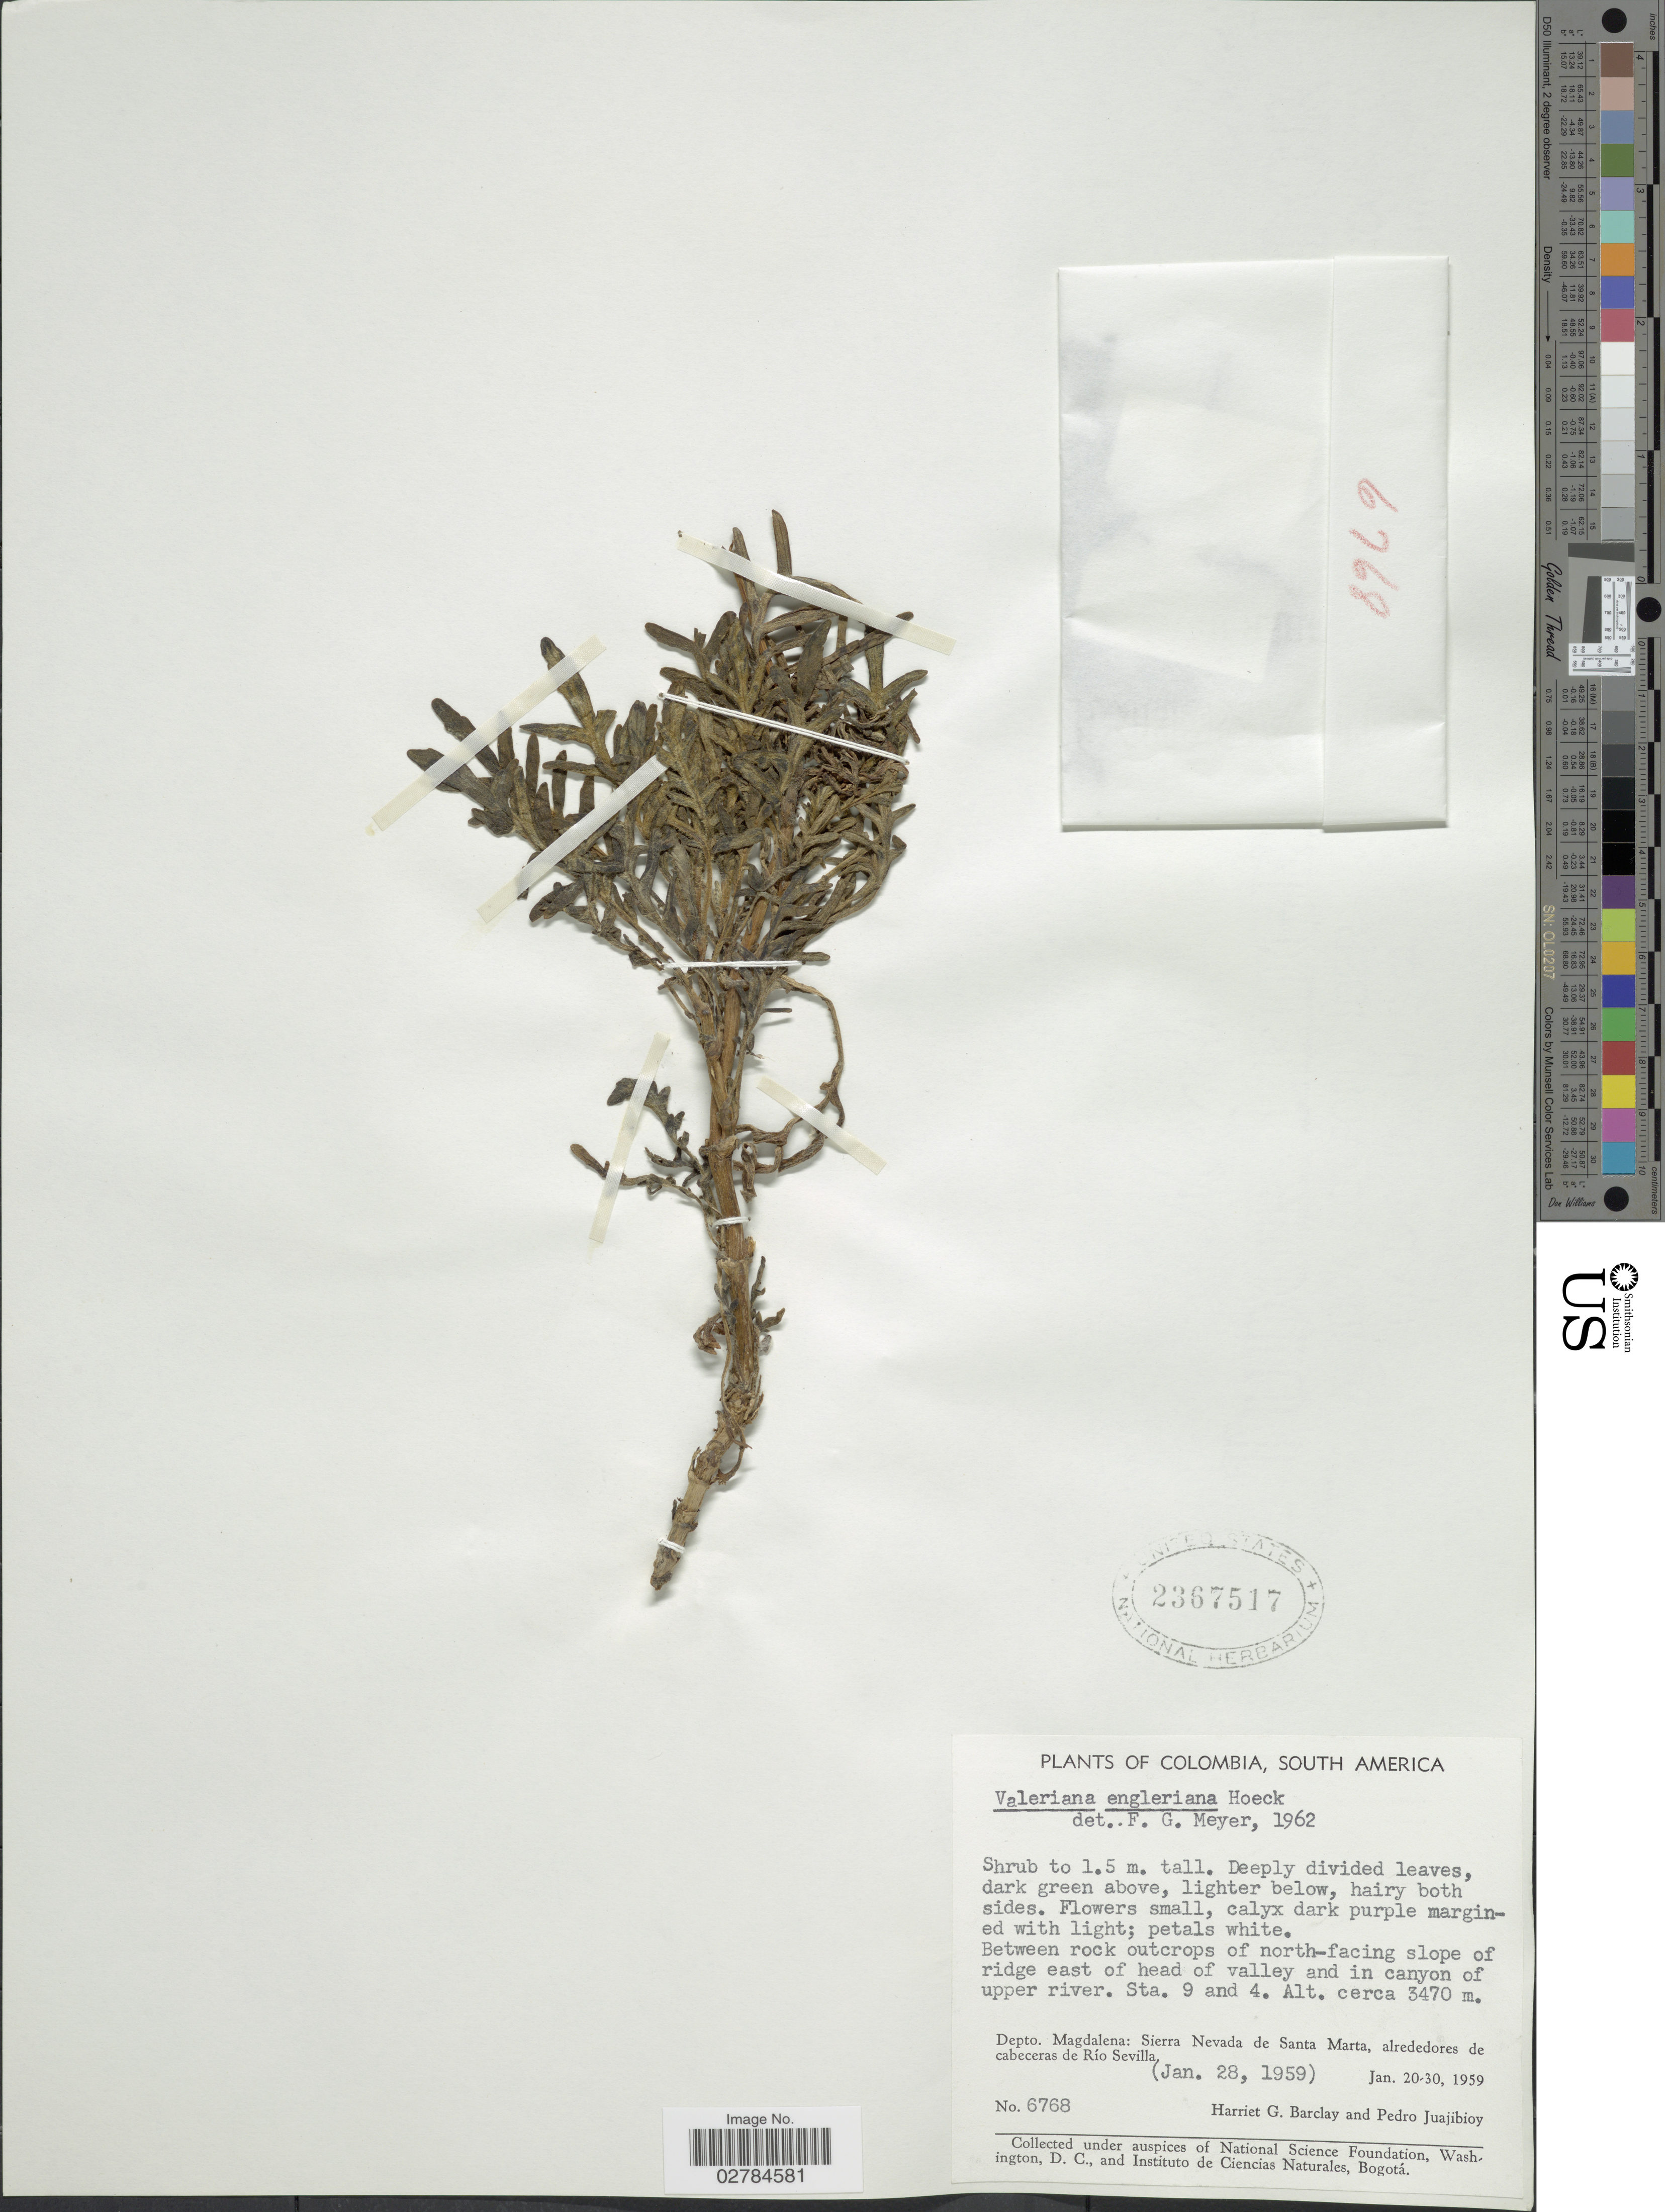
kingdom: Plantae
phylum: Tracheophyta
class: Magnoliopsida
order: Dipsacales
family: Caprifoliaceae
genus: Valeriana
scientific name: Valeriana engleriana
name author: Höck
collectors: H. G. Barclay & P. Juajibioy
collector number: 6768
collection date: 1959-01-28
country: Colombia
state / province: Magdalena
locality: Between rock outcrops of north-facing slope of ridge east of head of valley and in canyon of upper river. Sta. 9 and 4. Depto. Magdalena: Sierra Nevada de Santa Marta, alrededores de cabeceras de Río Sevilla.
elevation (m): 3470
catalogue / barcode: US 2367517